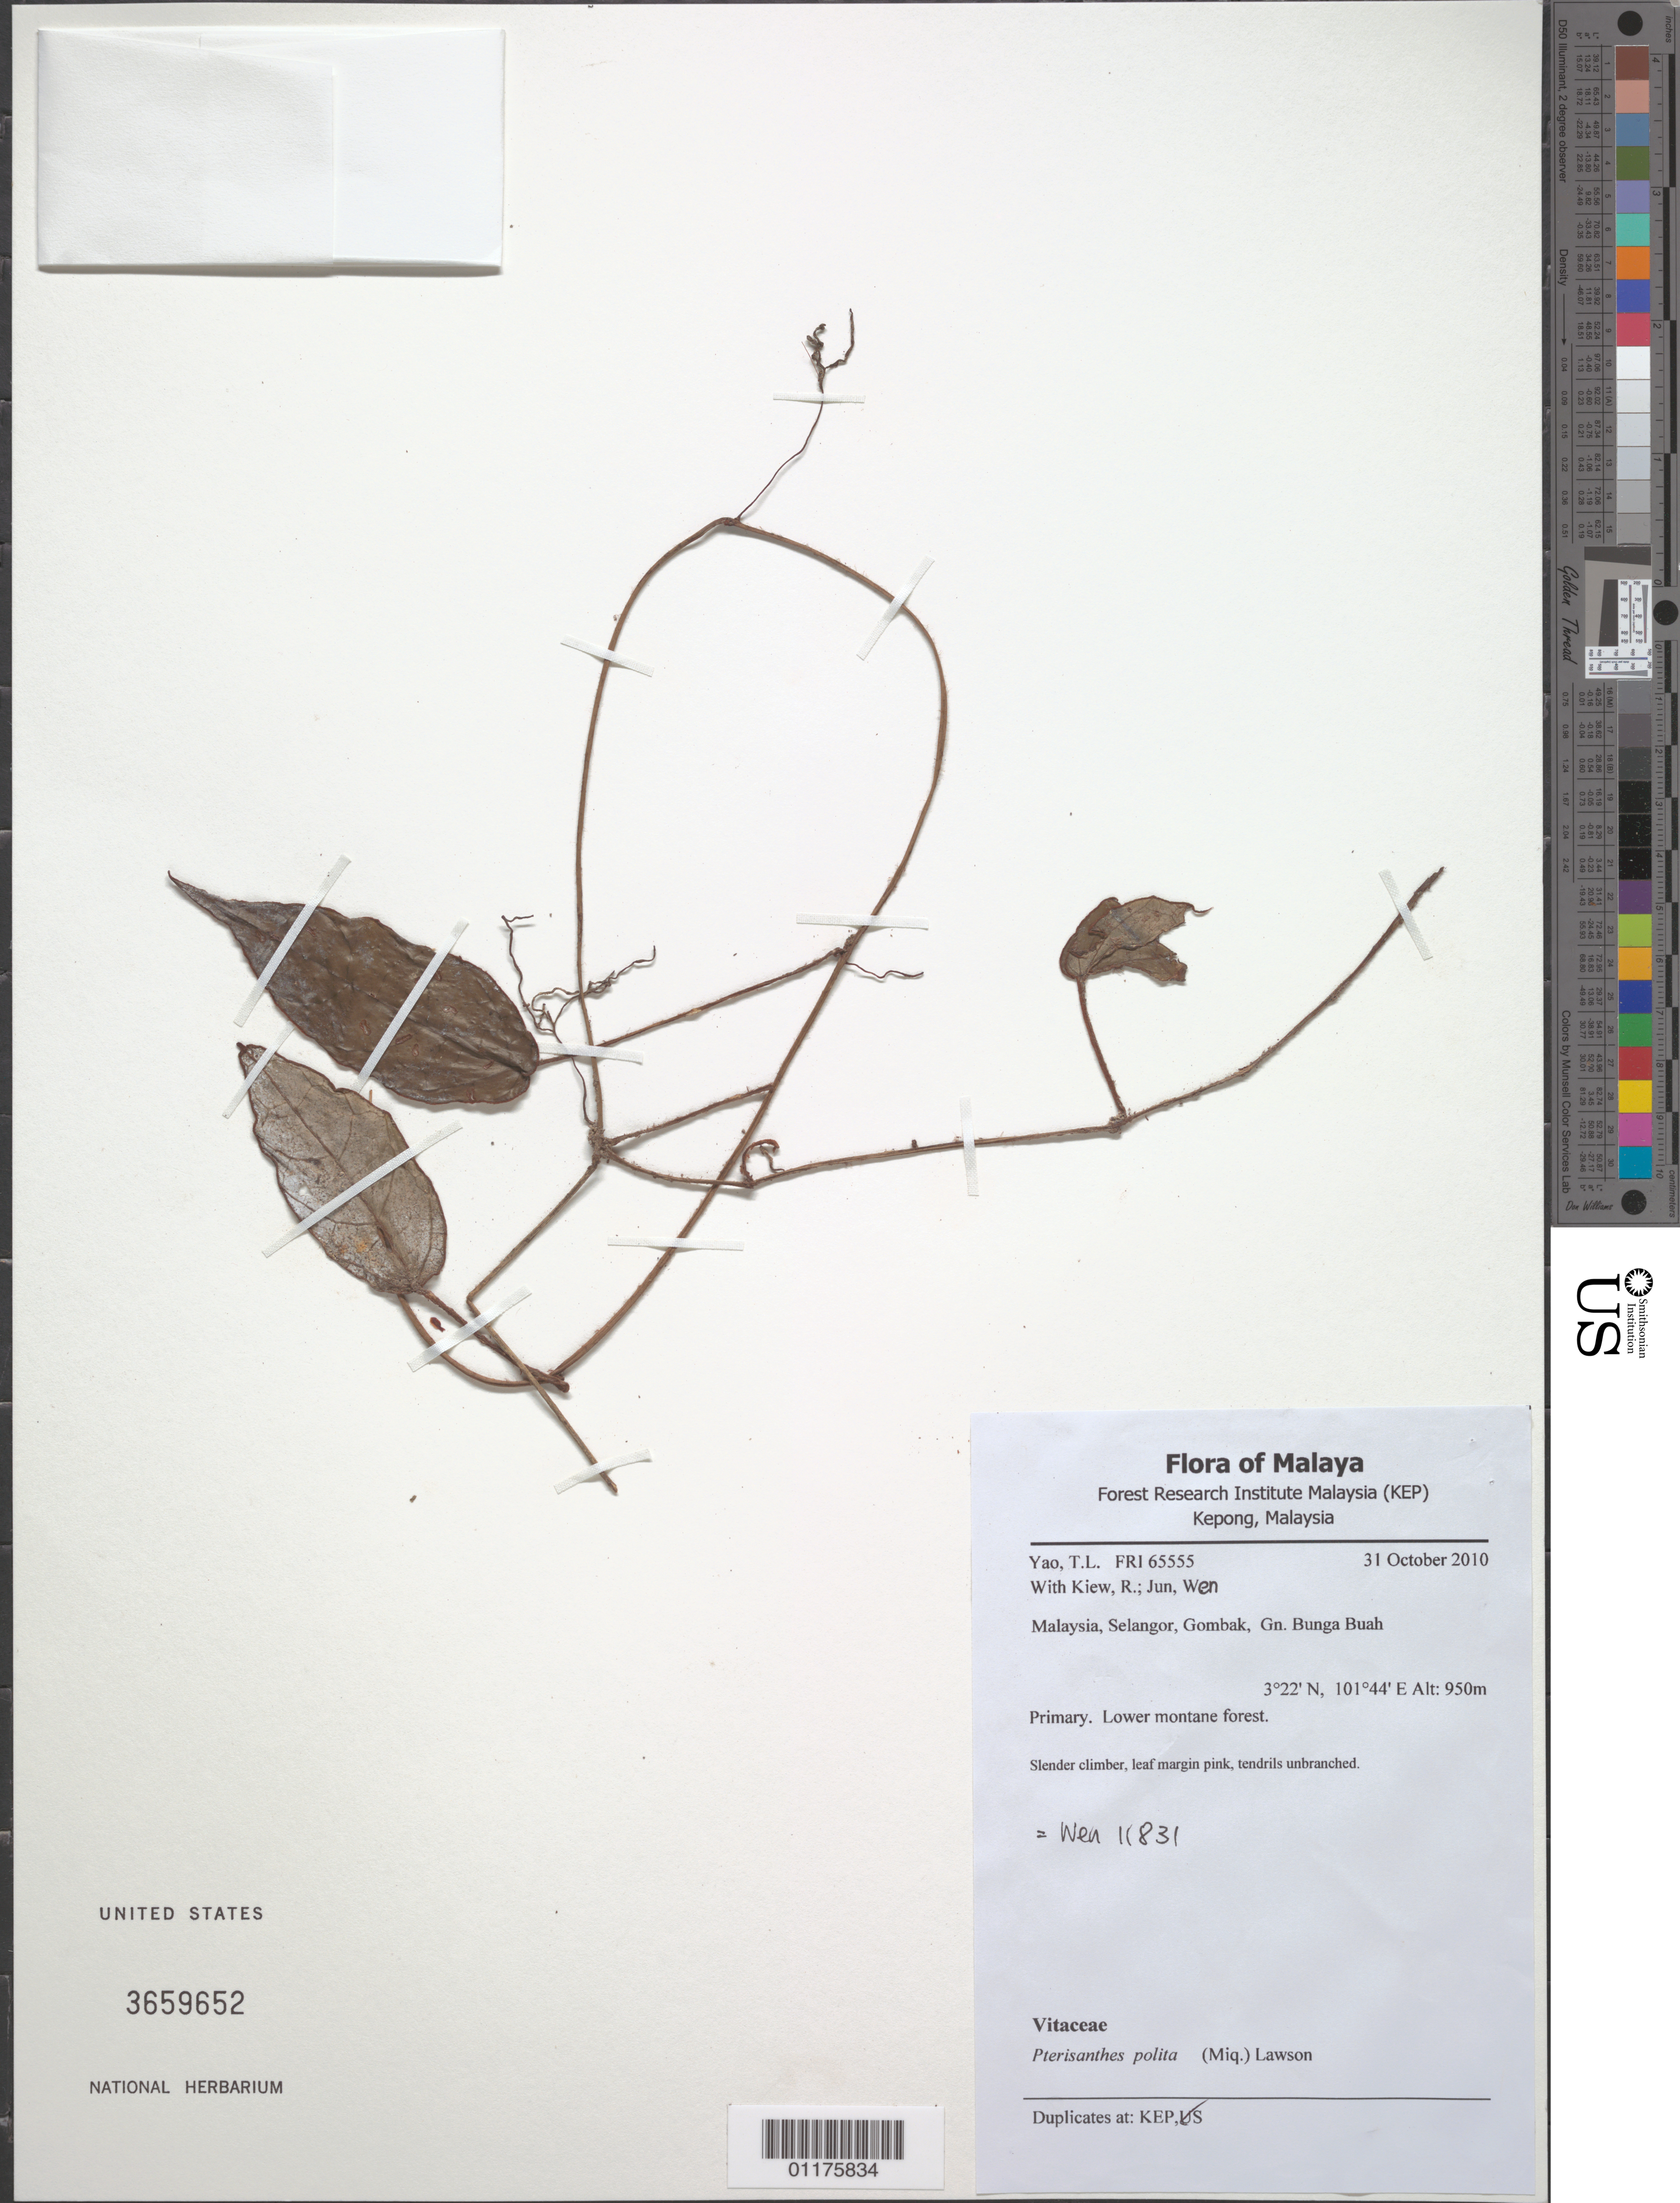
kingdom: Plantae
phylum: Tracheophyta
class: Magnoliopsida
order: Vitales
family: Vitaceae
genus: Pterisanthes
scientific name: Pterisanthes polita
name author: M.A. Lawson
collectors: J. Wen, R. Kiew & T. Yao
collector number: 11831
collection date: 2010-10-30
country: Malaysia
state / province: Selangor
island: Borneo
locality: Gunung Bunga Bua, on the trail from Genting Old Road to the peak of Gunung Bunga Bua. Lower montane forest.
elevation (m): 950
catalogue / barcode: US 3659652